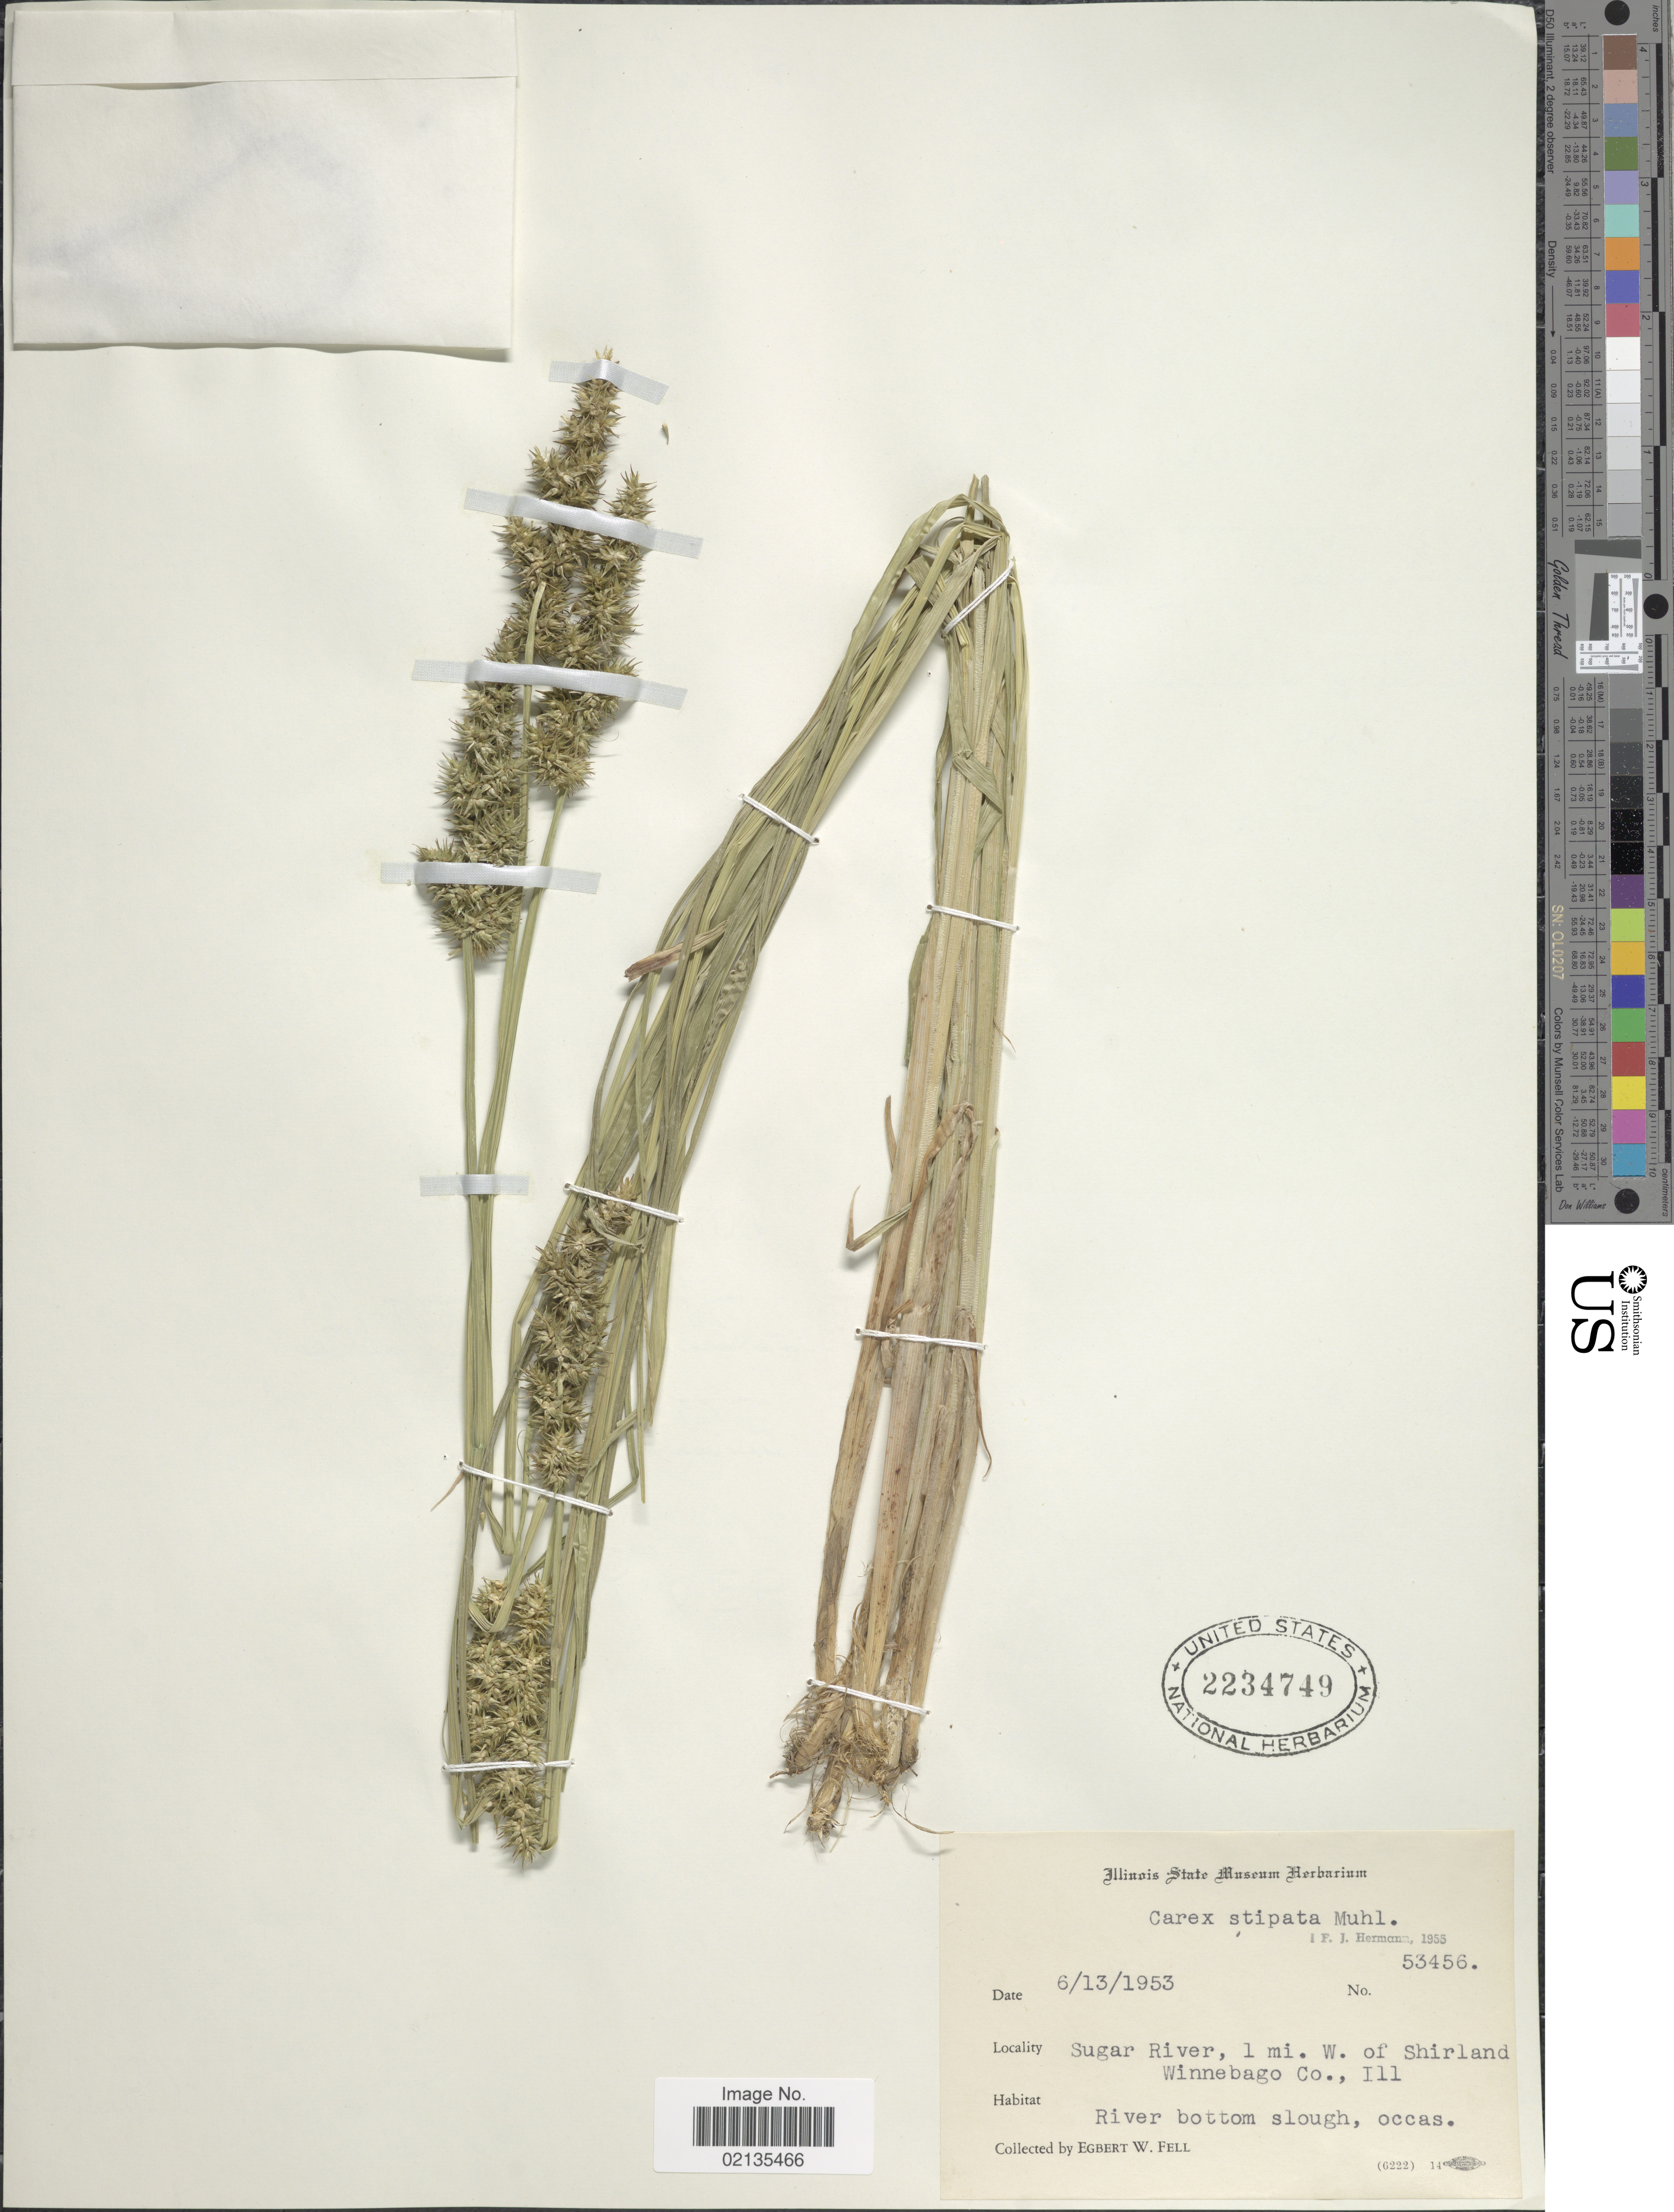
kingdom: Plantae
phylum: Tracheophyta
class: Liliopsida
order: Poales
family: Cyperaceae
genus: Carex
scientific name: Carex stipata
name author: Muhl. ex Willd.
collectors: E. Fell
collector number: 53456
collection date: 1953-06-13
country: United States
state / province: Illinois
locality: Sugar River, 1 mi. W. of Shirland, Winnebago Co., river bottom slough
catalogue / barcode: US 2234749